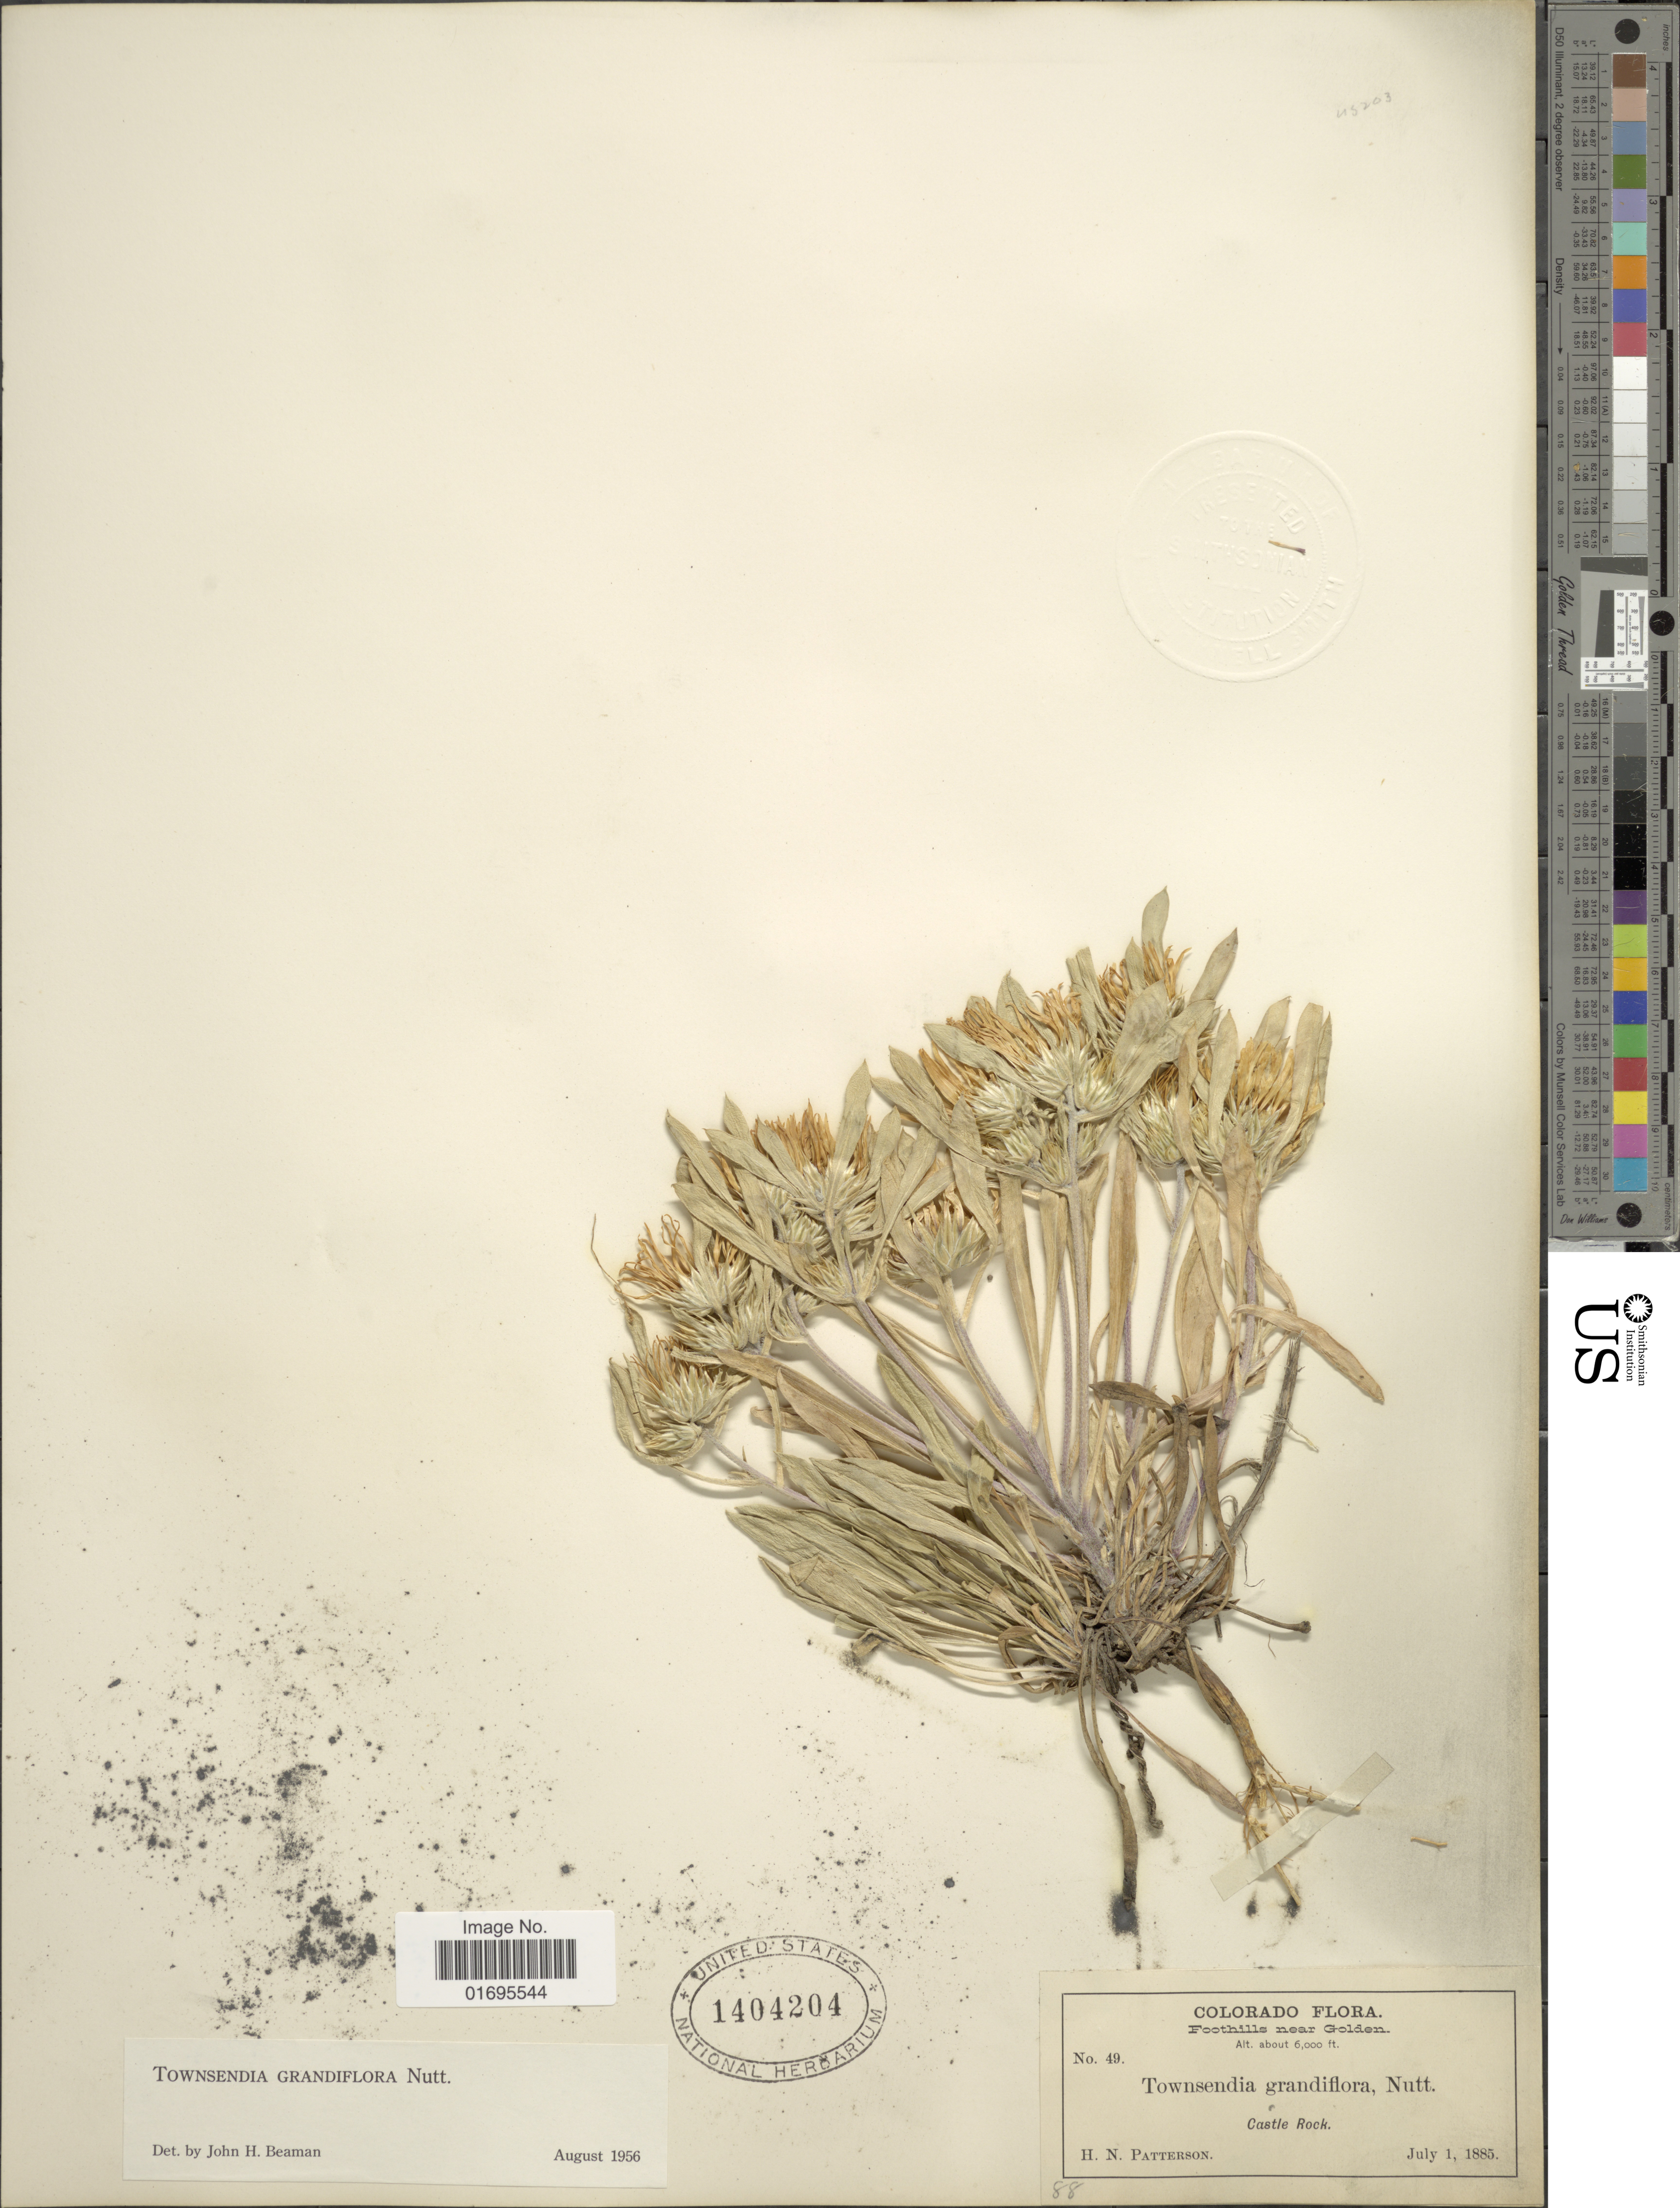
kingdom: Plantae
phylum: Tracheophyta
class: Magnoliopsida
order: Asterales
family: Asteraceae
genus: Townsendia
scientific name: Townsendia grandiflora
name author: Nutt.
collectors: H. N. Patterson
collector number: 49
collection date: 1885-07-01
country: United States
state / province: Colorado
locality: Foothills near Golden, Castle Rock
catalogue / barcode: US 1404204